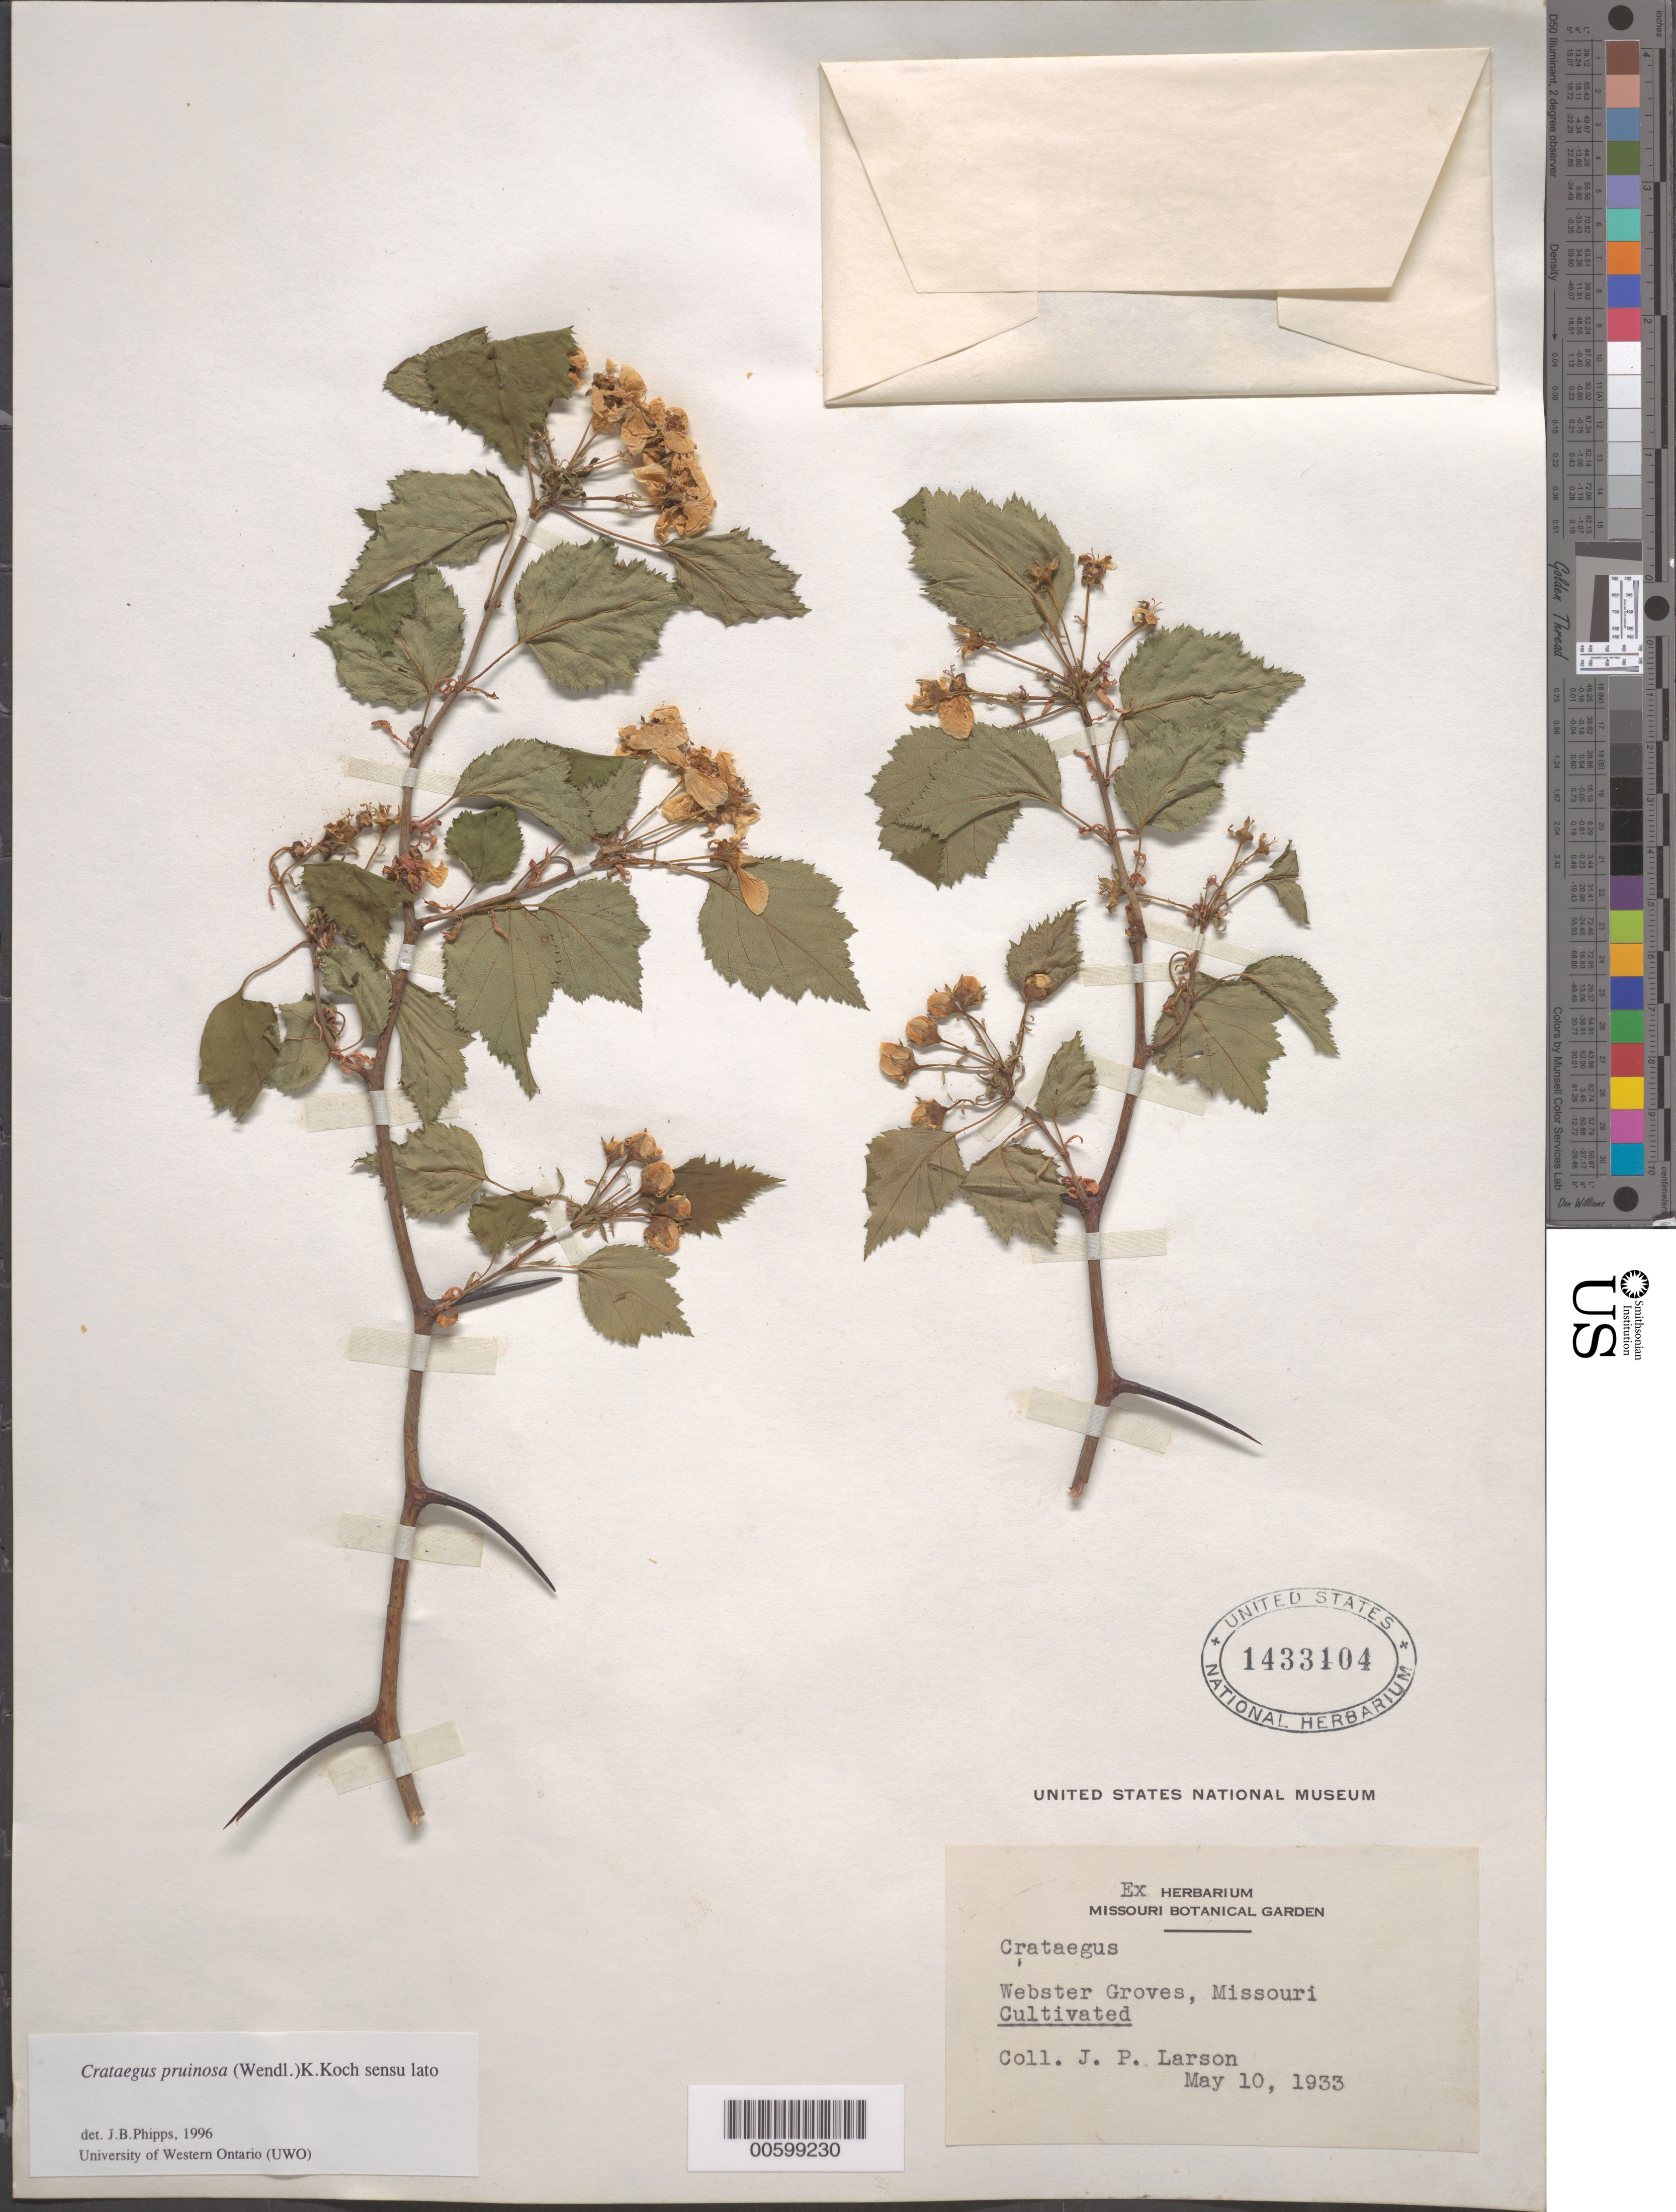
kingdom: Plantae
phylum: Tracheophyta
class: Magnoliopsida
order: Rosales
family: Rosaceae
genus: Crataegus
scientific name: Crataegus pruinosa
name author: (H.L. Wendl.) K. Koch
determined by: Phipps, James B., (UWO), University of Western Ontario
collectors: J. Larson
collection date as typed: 10 May 1935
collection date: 1935-05-10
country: United States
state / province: Missouri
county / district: Saint Louis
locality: Webster Groves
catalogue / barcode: US 1433104